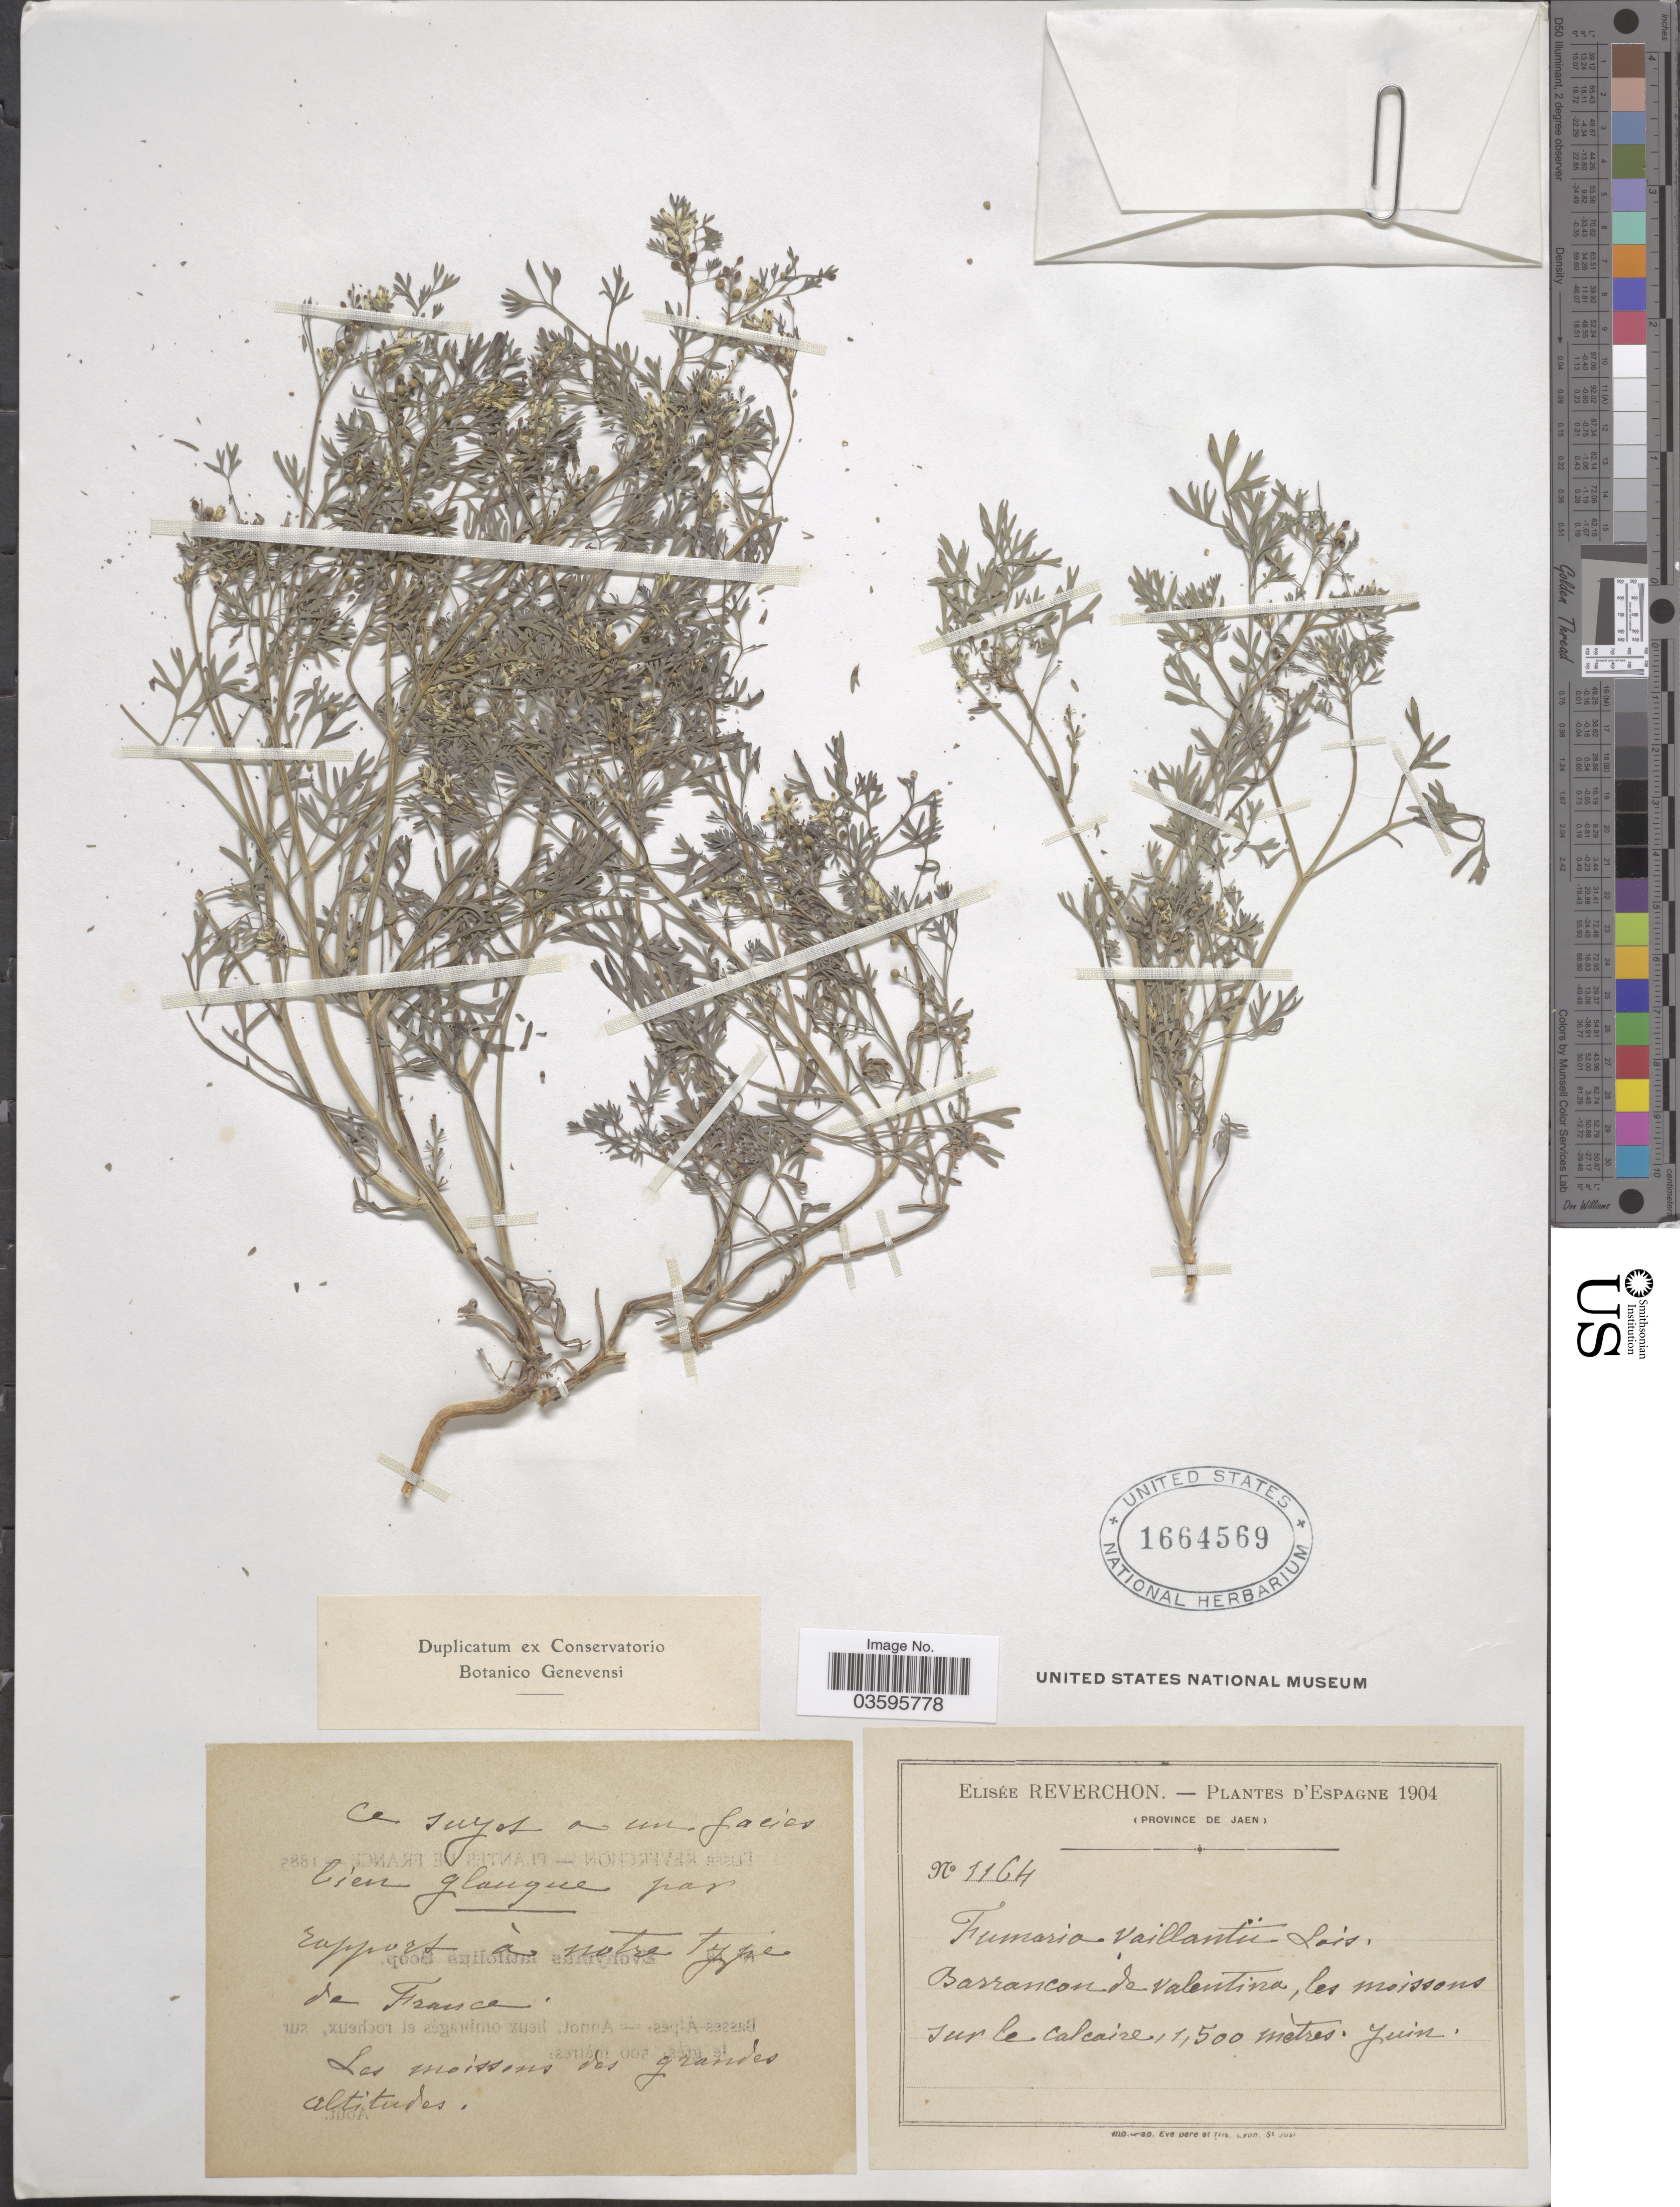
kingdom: Plantae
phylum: Tracheophyta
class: Magnoliopsida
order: Ranunculales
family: Papaveraceae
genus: Fumaria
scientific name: Fumaria vaillantii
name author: Loisel.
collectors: E. Reverchon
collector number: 1164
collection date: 1904-06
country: Spain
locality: Espagne. (Province de Jaen). Barrancon de Valentina, les moissons sur le calcaire.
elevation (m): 1500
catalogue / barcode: US 1664569